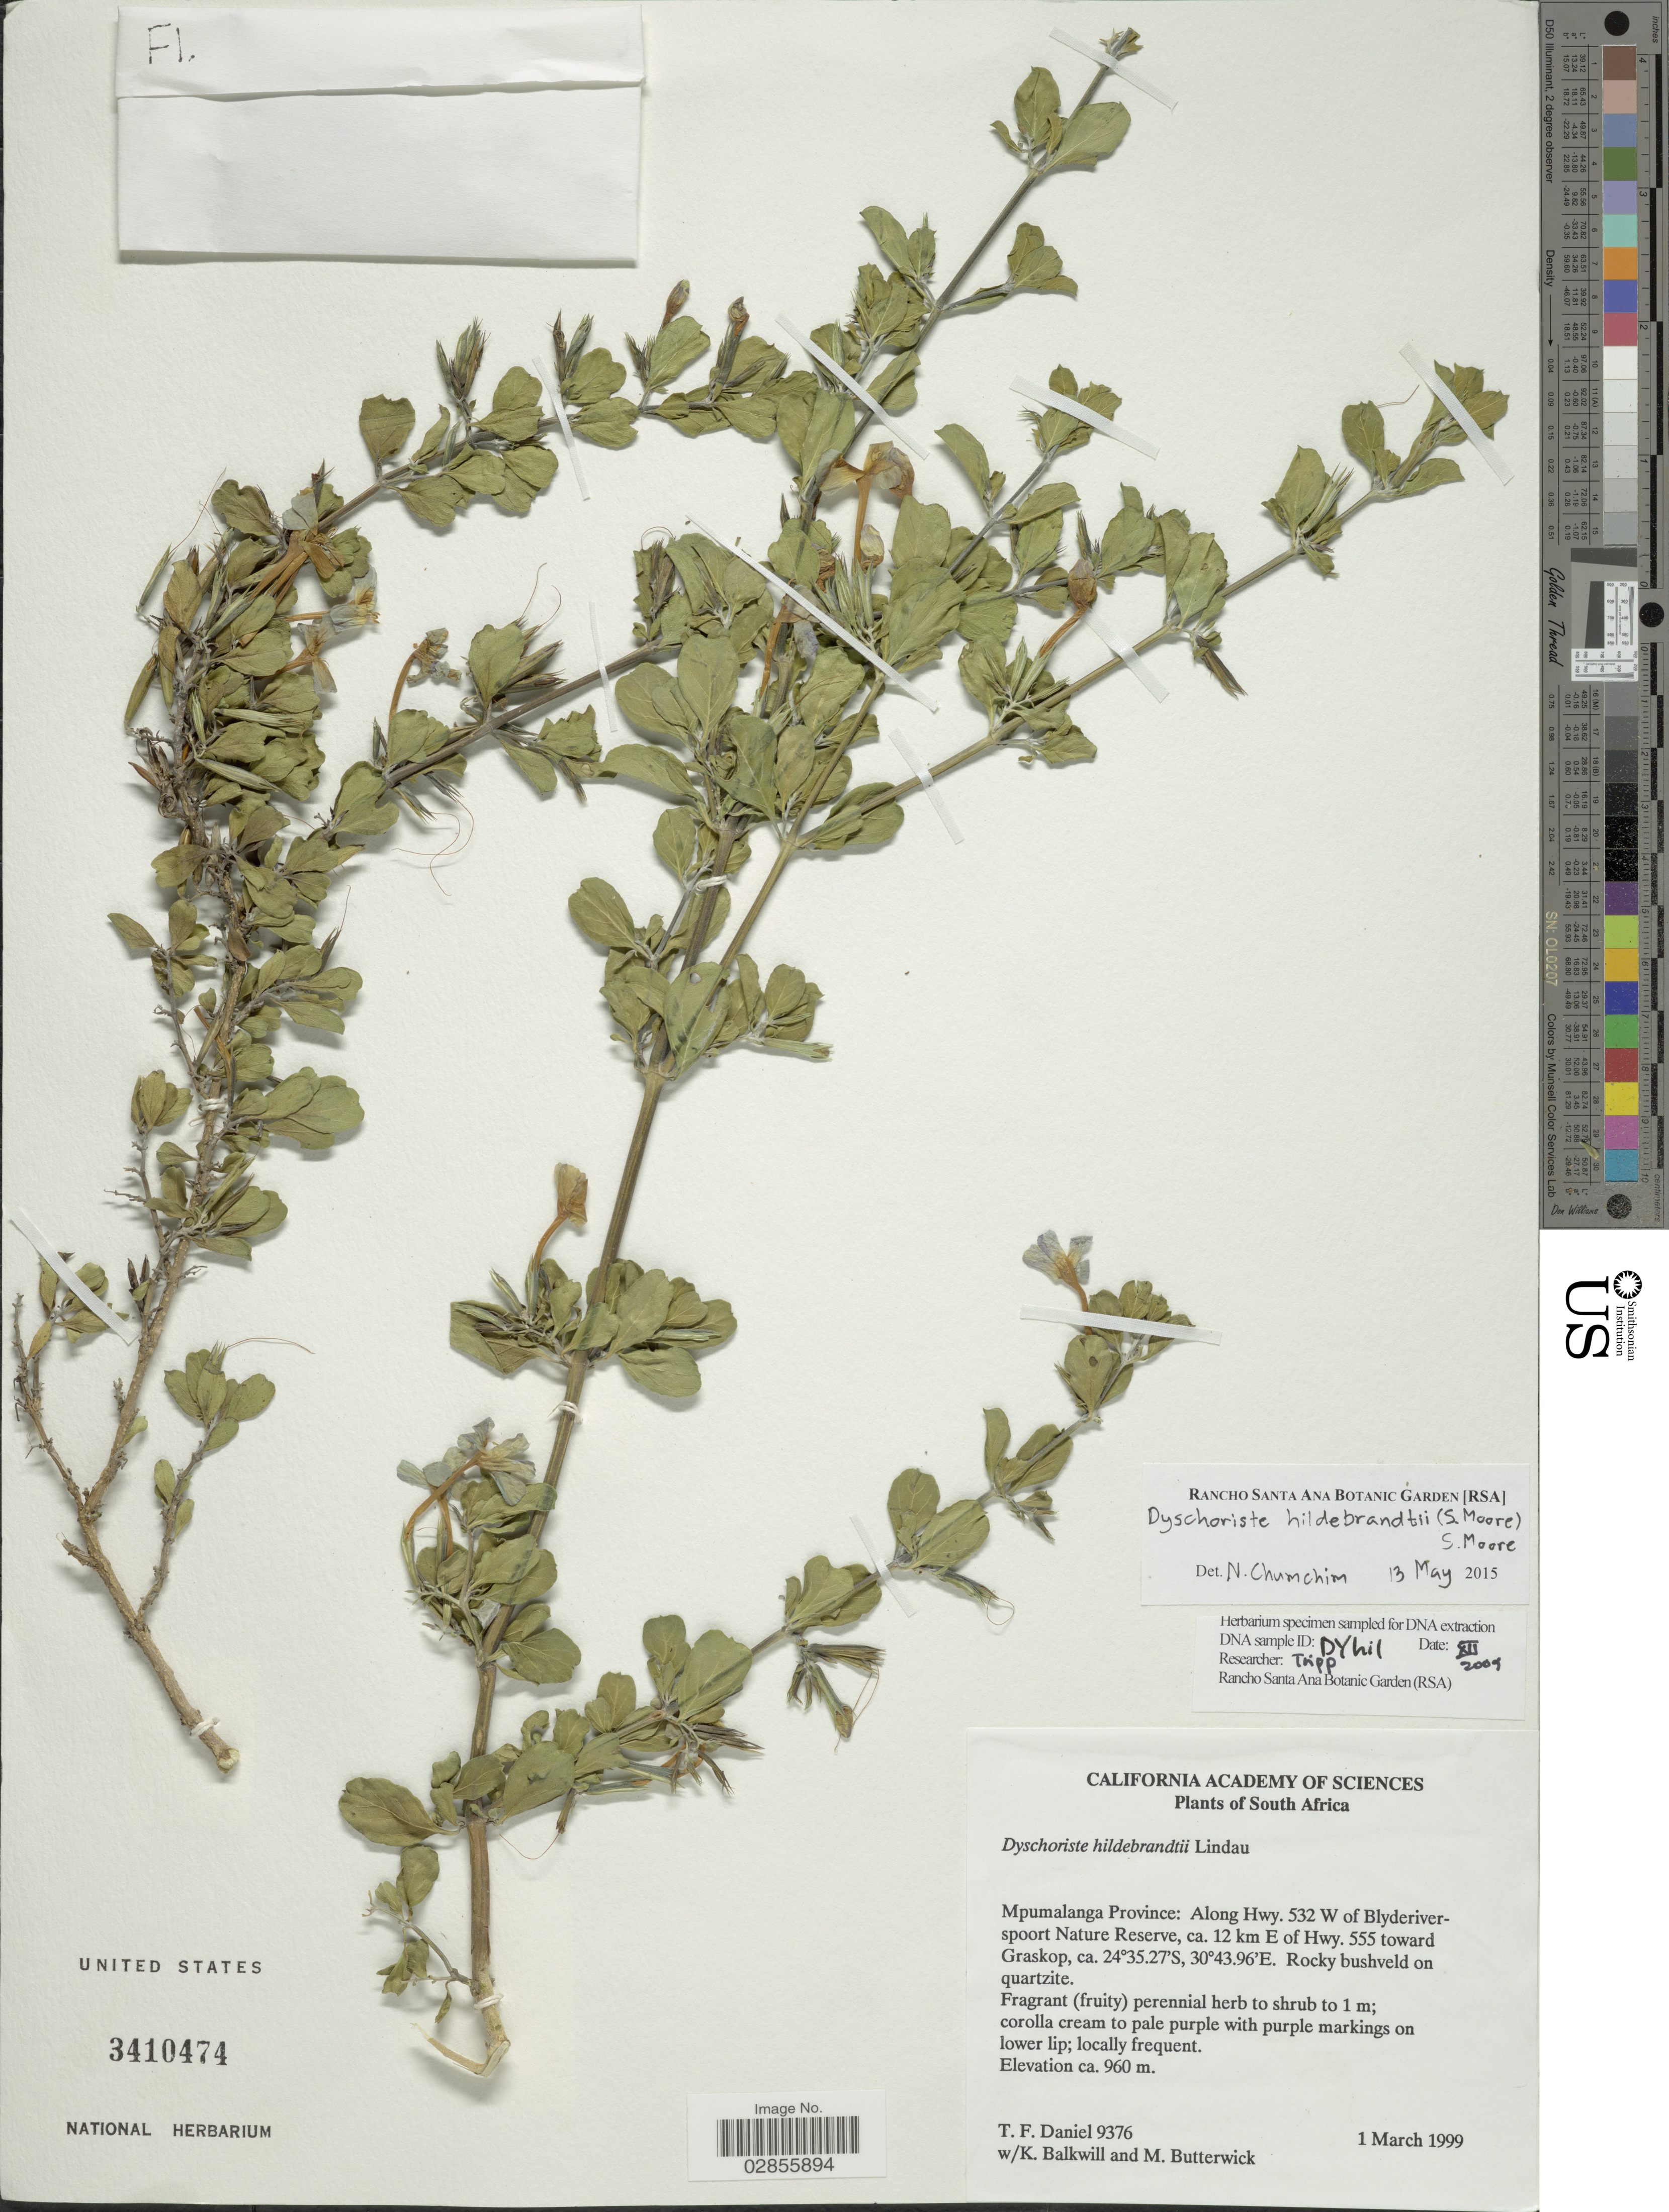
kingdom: Plantae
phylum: Tracheophyta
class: Magnoliopsida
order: Lamiales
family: Acanthaceae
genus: Dyschoriste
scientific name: Dyschoriste hildebrandtii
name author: (S. Moore) S. Moore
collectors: T. F. Daniel, K. Balkwill & M. Butterwick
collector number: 9376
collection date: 1999-03-01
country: South Africa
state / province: Mpumalanga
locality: Along Hwy. 532 W of Blyderiverspoort Nature Reserve, ca. 12 km E of Hwy. 555 toward Graskop.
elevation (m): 960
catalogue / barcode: US 3410474